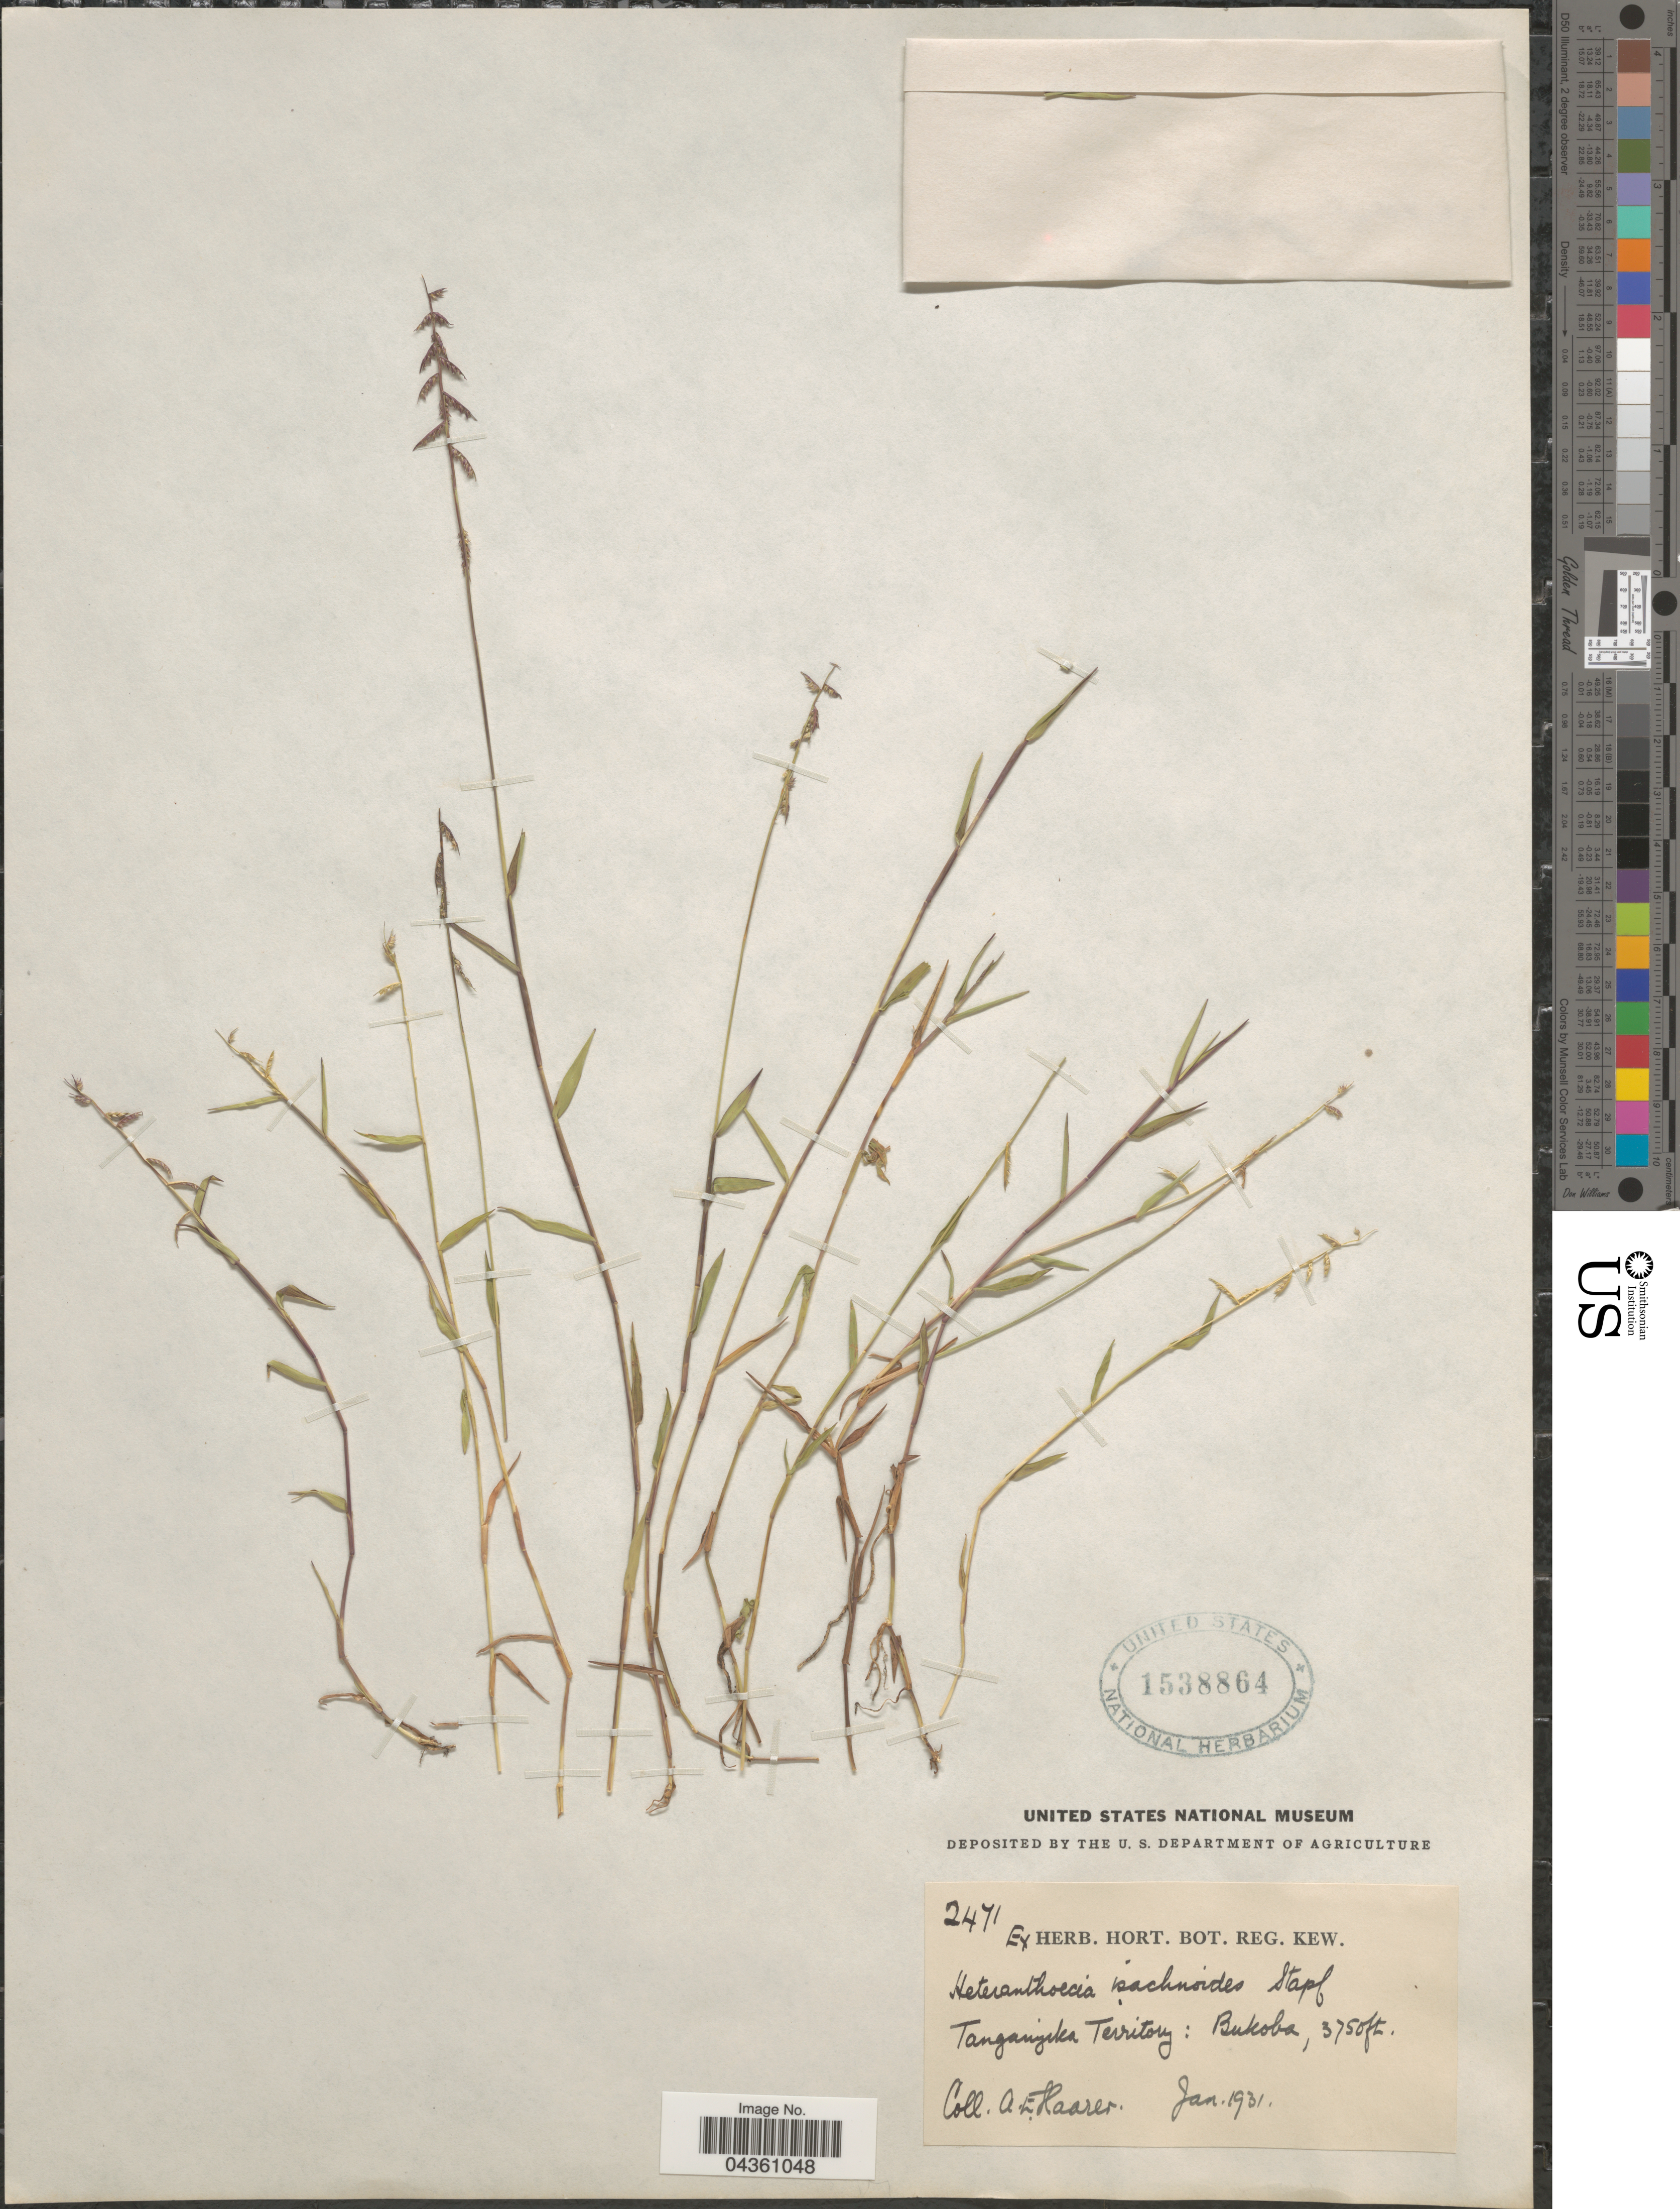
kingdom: Plantae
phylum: Tracheophyta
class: Liliopsida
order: Poales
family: Poaceae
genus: Heteranthoecia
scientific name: Heteranthoecia guineensis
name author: (Franch.) Robyns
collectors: A. Haarer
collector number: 2471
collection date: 1931-01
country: Tanzania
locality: Tanganyika Territory: Bukoba.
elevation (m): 1143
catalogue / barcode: US 1538864